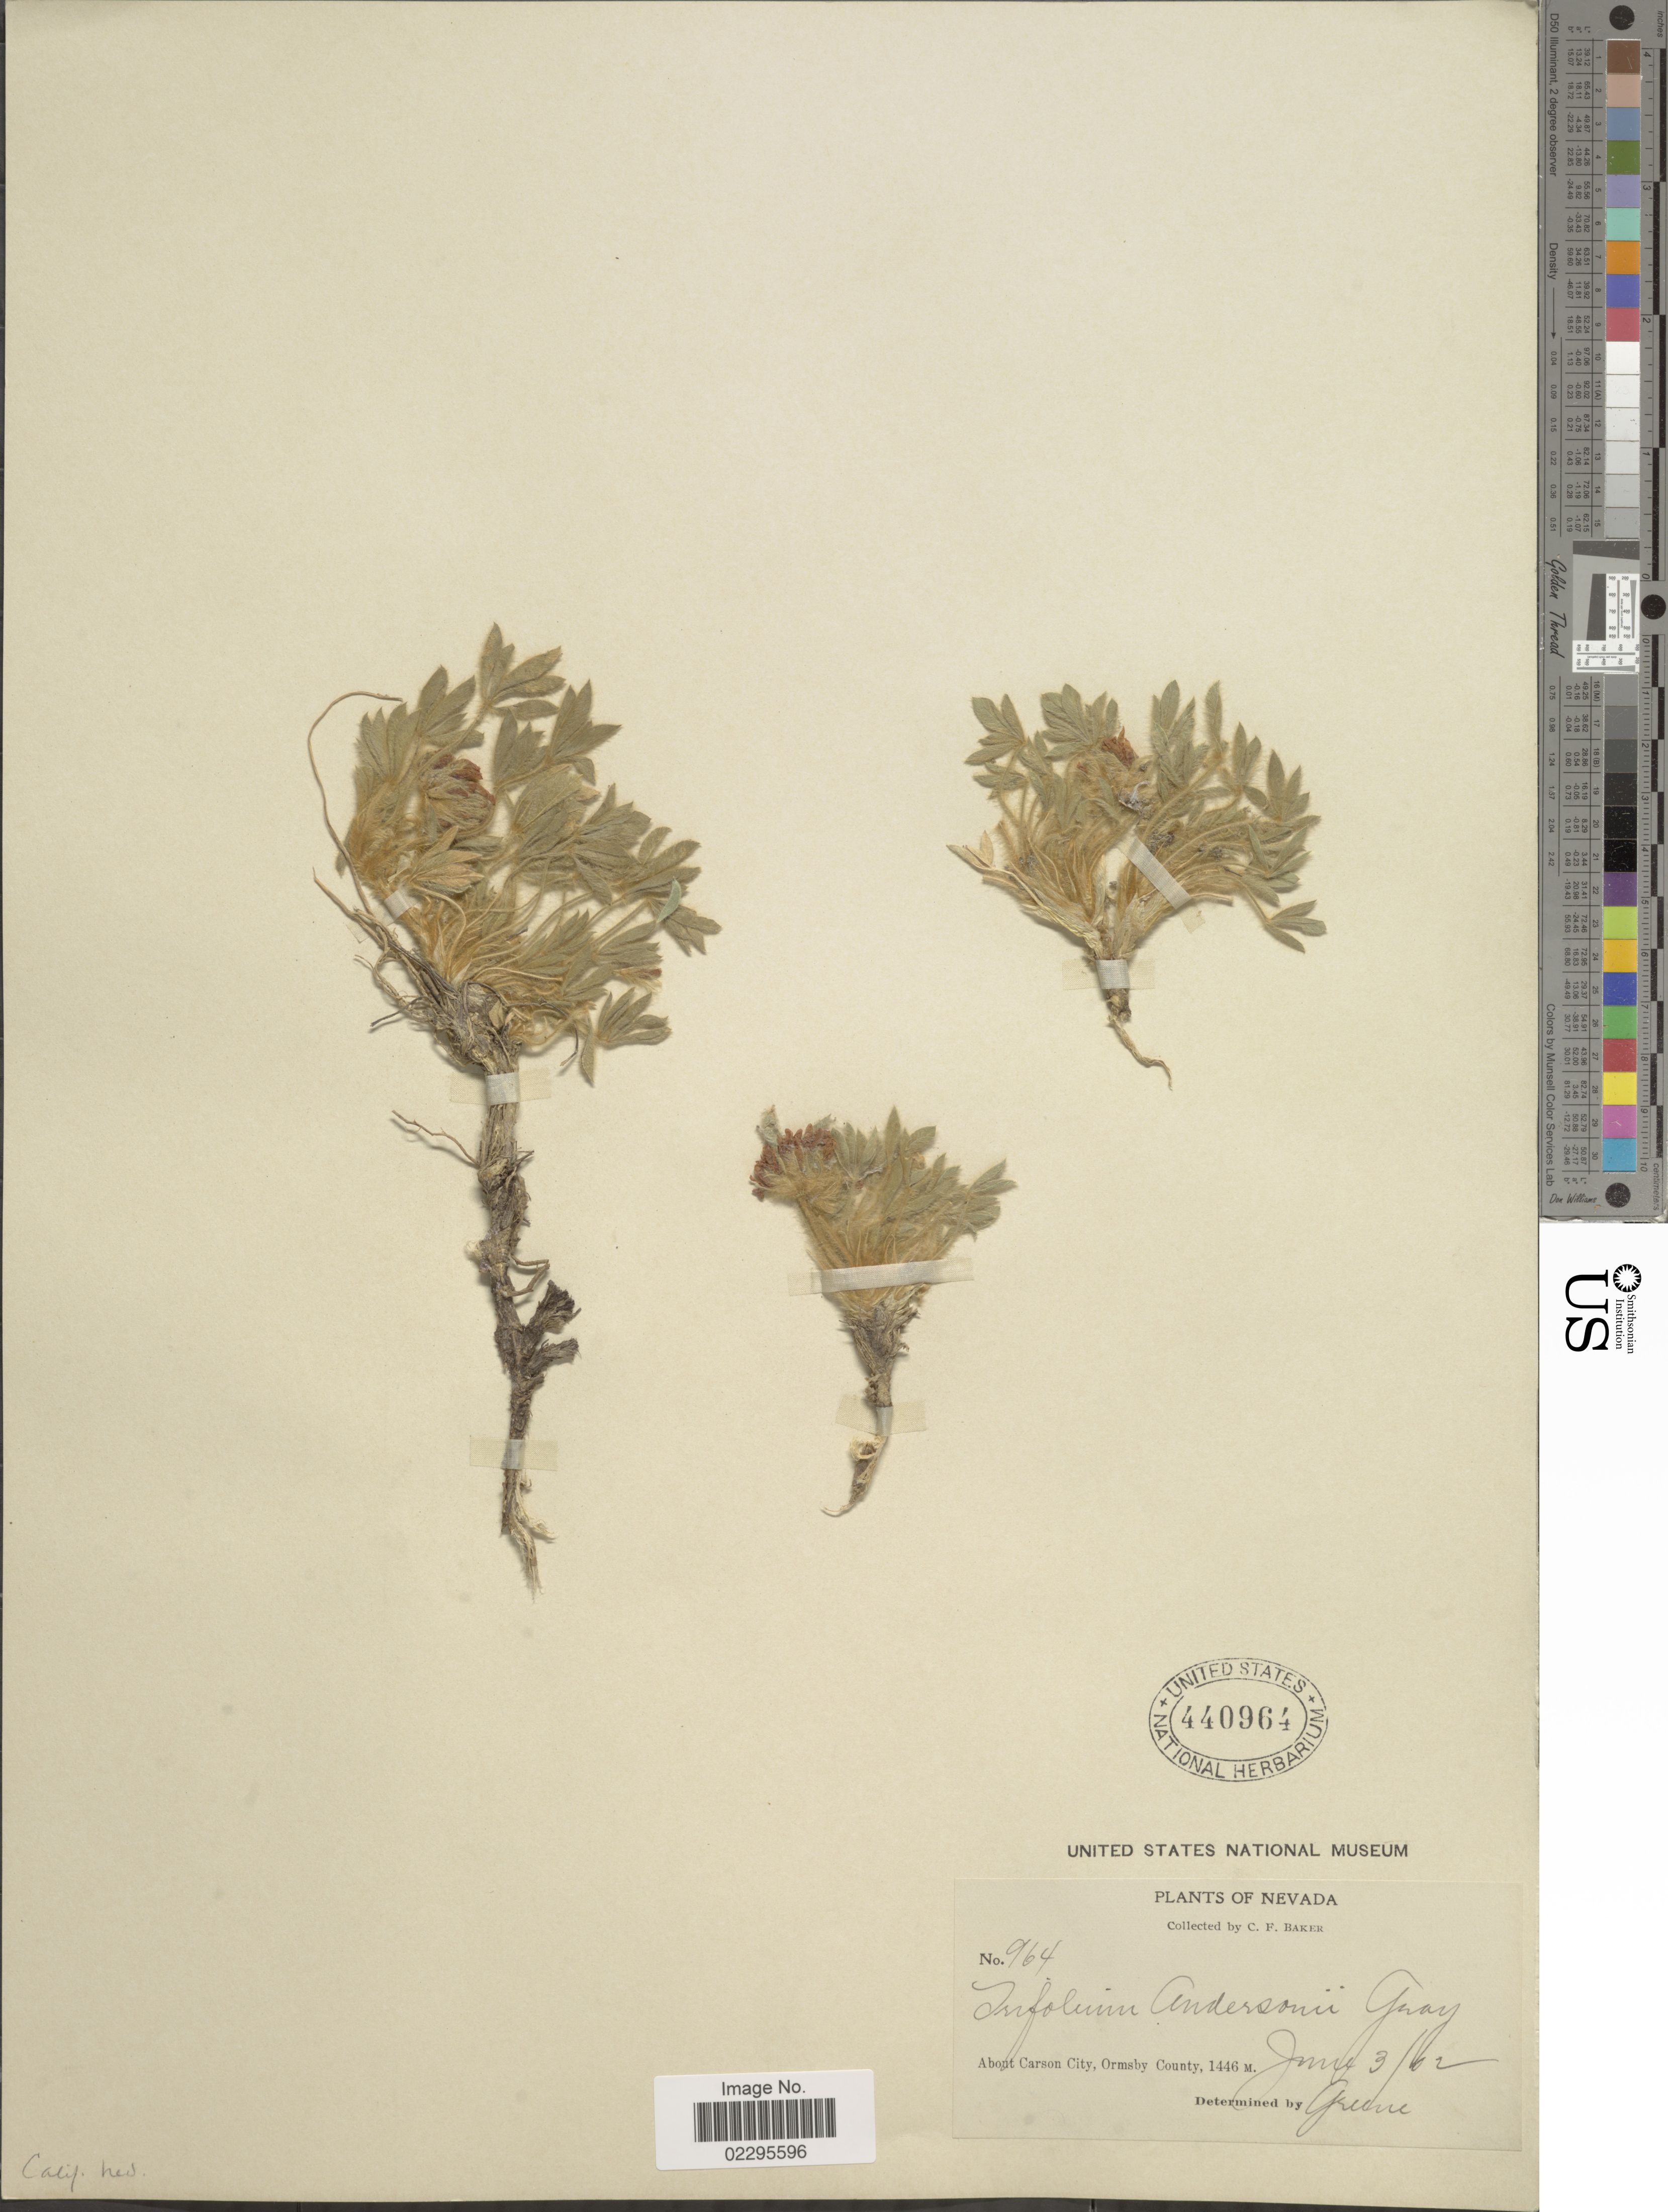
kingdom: Plantae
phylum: Tracheophyta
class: Magnoliopsida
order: Fabales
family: Fabaceae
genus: Trifolium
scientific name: Trifolium andersonii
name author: A. Gray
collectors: C. F. Baker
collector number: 964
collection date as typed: Transcribed d/m/y: 3/6/12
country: United States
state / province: Nevada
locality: About Carson City, Ormsby County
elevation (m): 1446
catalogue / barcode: US 440964